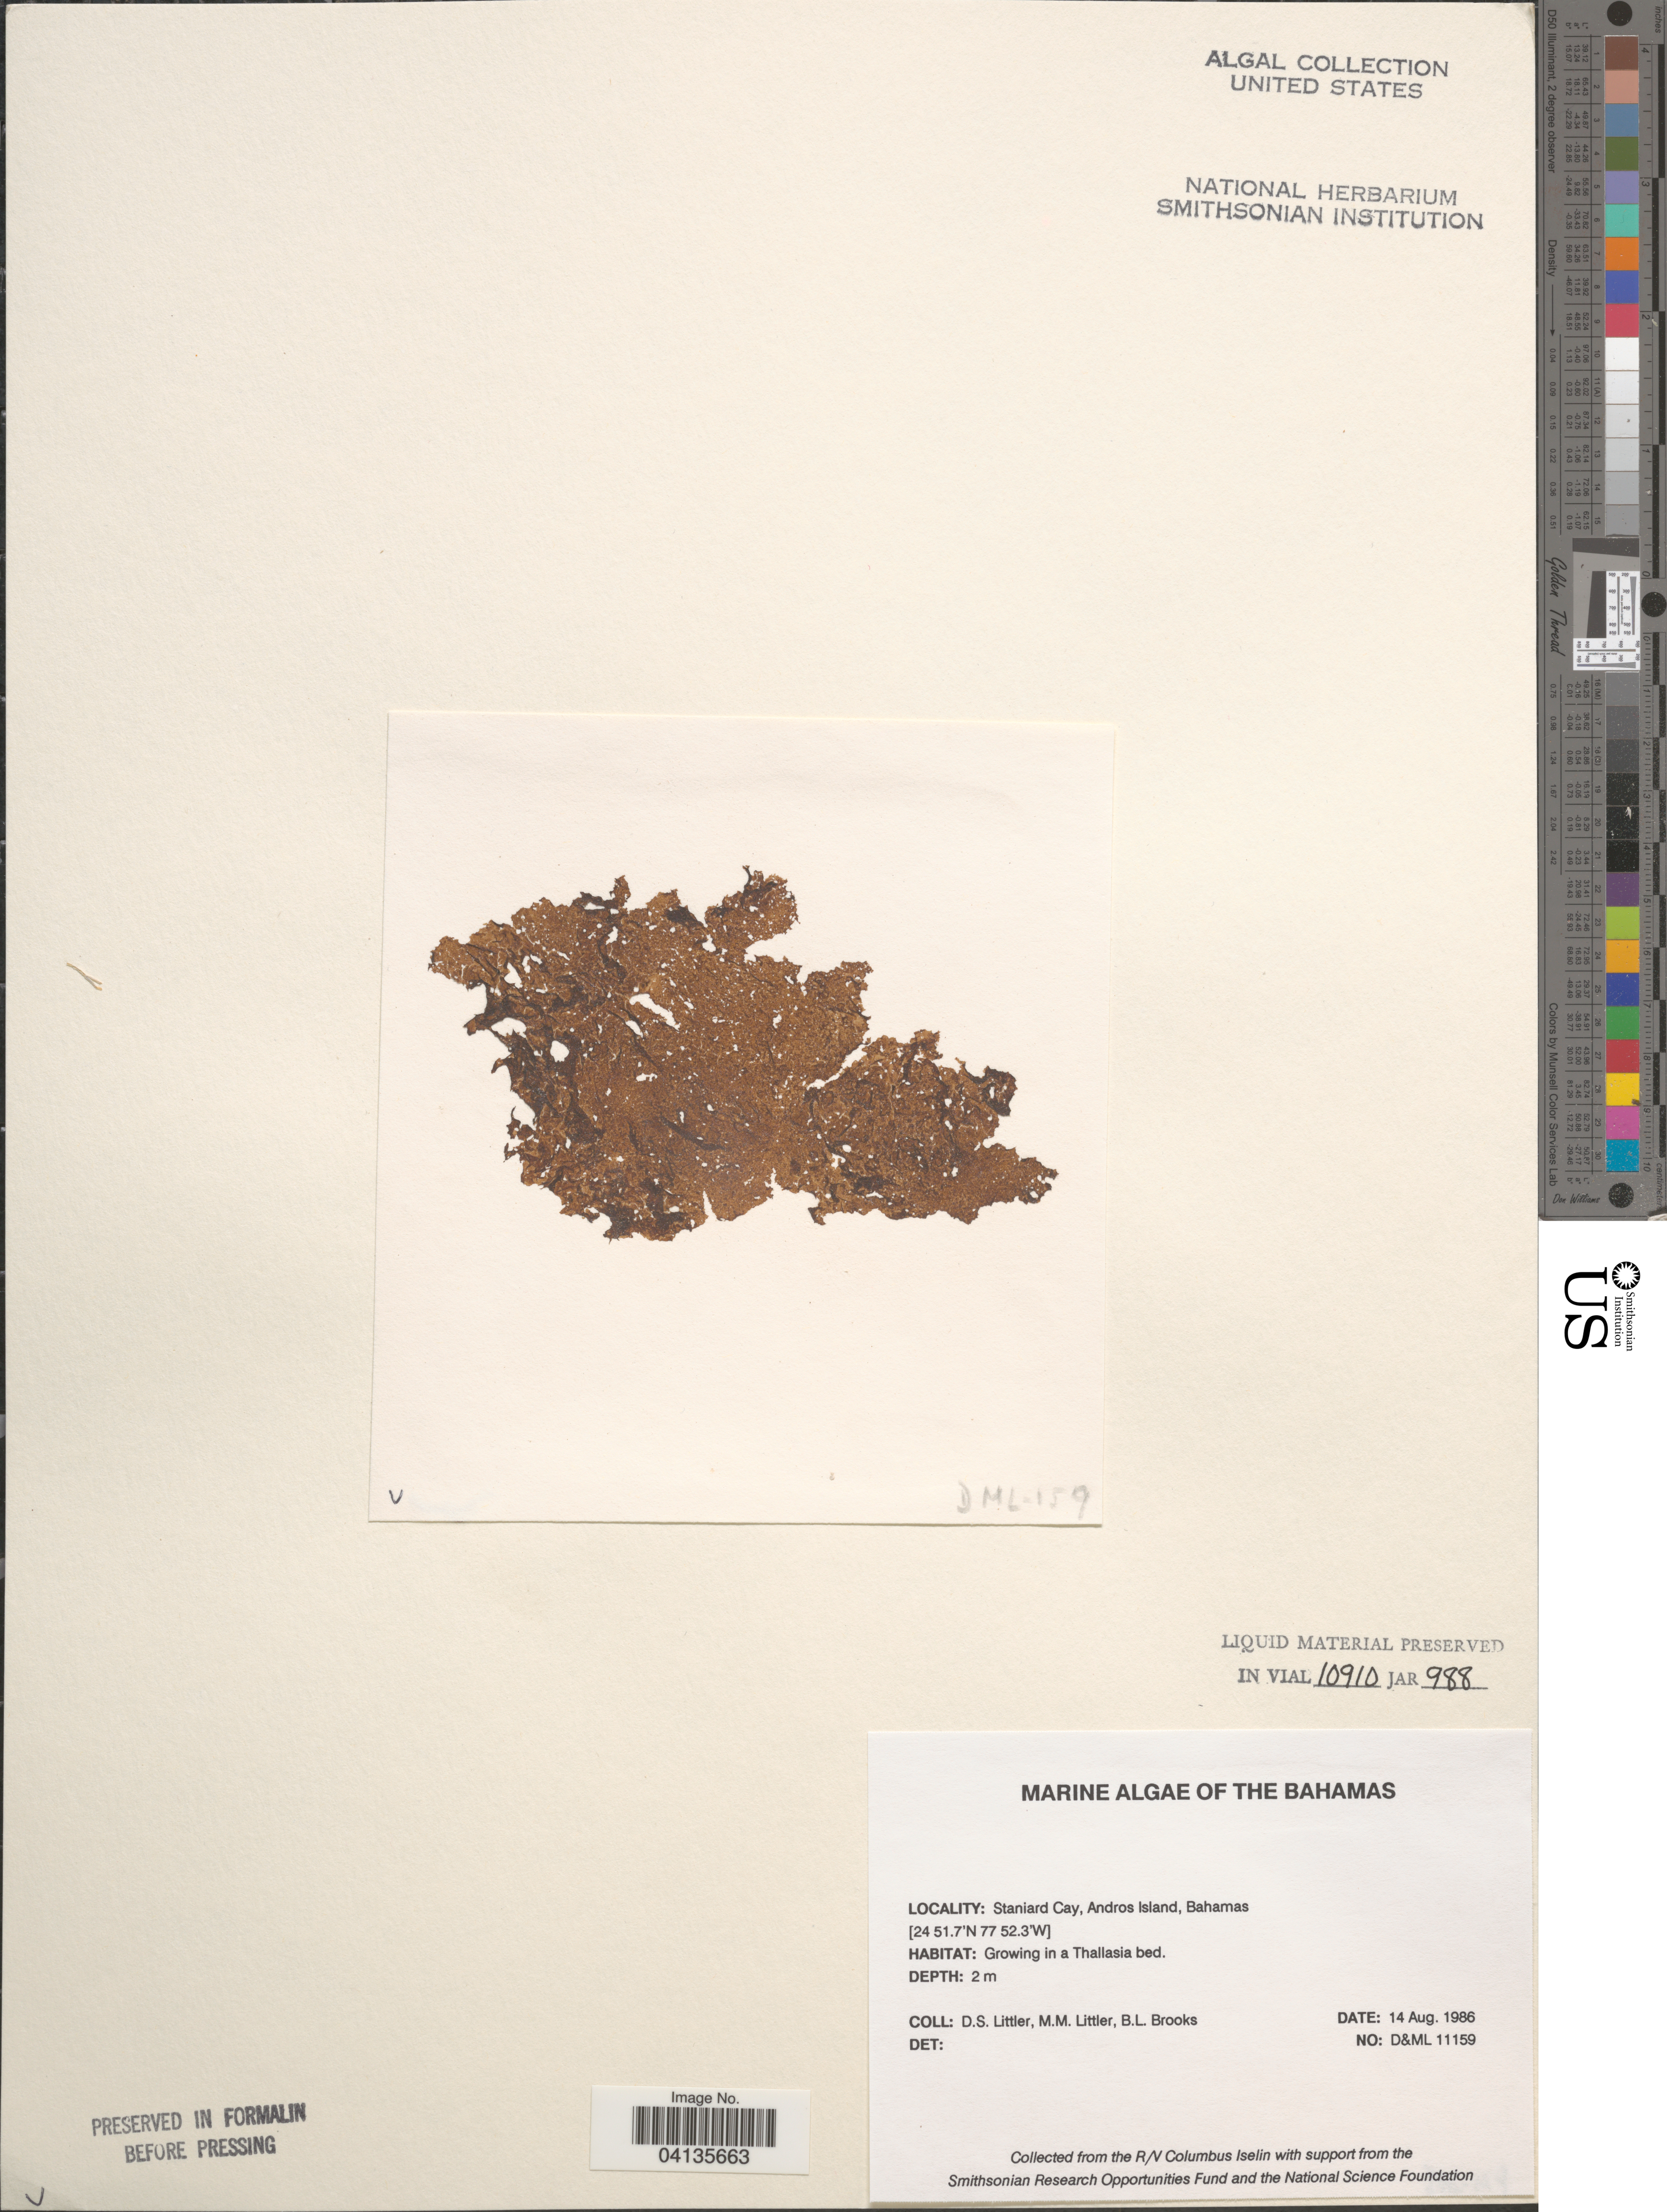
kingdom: Plantae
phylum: Rhodophyta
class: Florideophyceae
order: Corallinales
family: Corallinaceae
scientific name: Crustose Coralline Algae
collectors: D. S. Littler & B. Brooks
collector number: D&ML11159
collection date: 1986-08-14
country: Bahamas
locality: Staniard Cay, Andros Island.